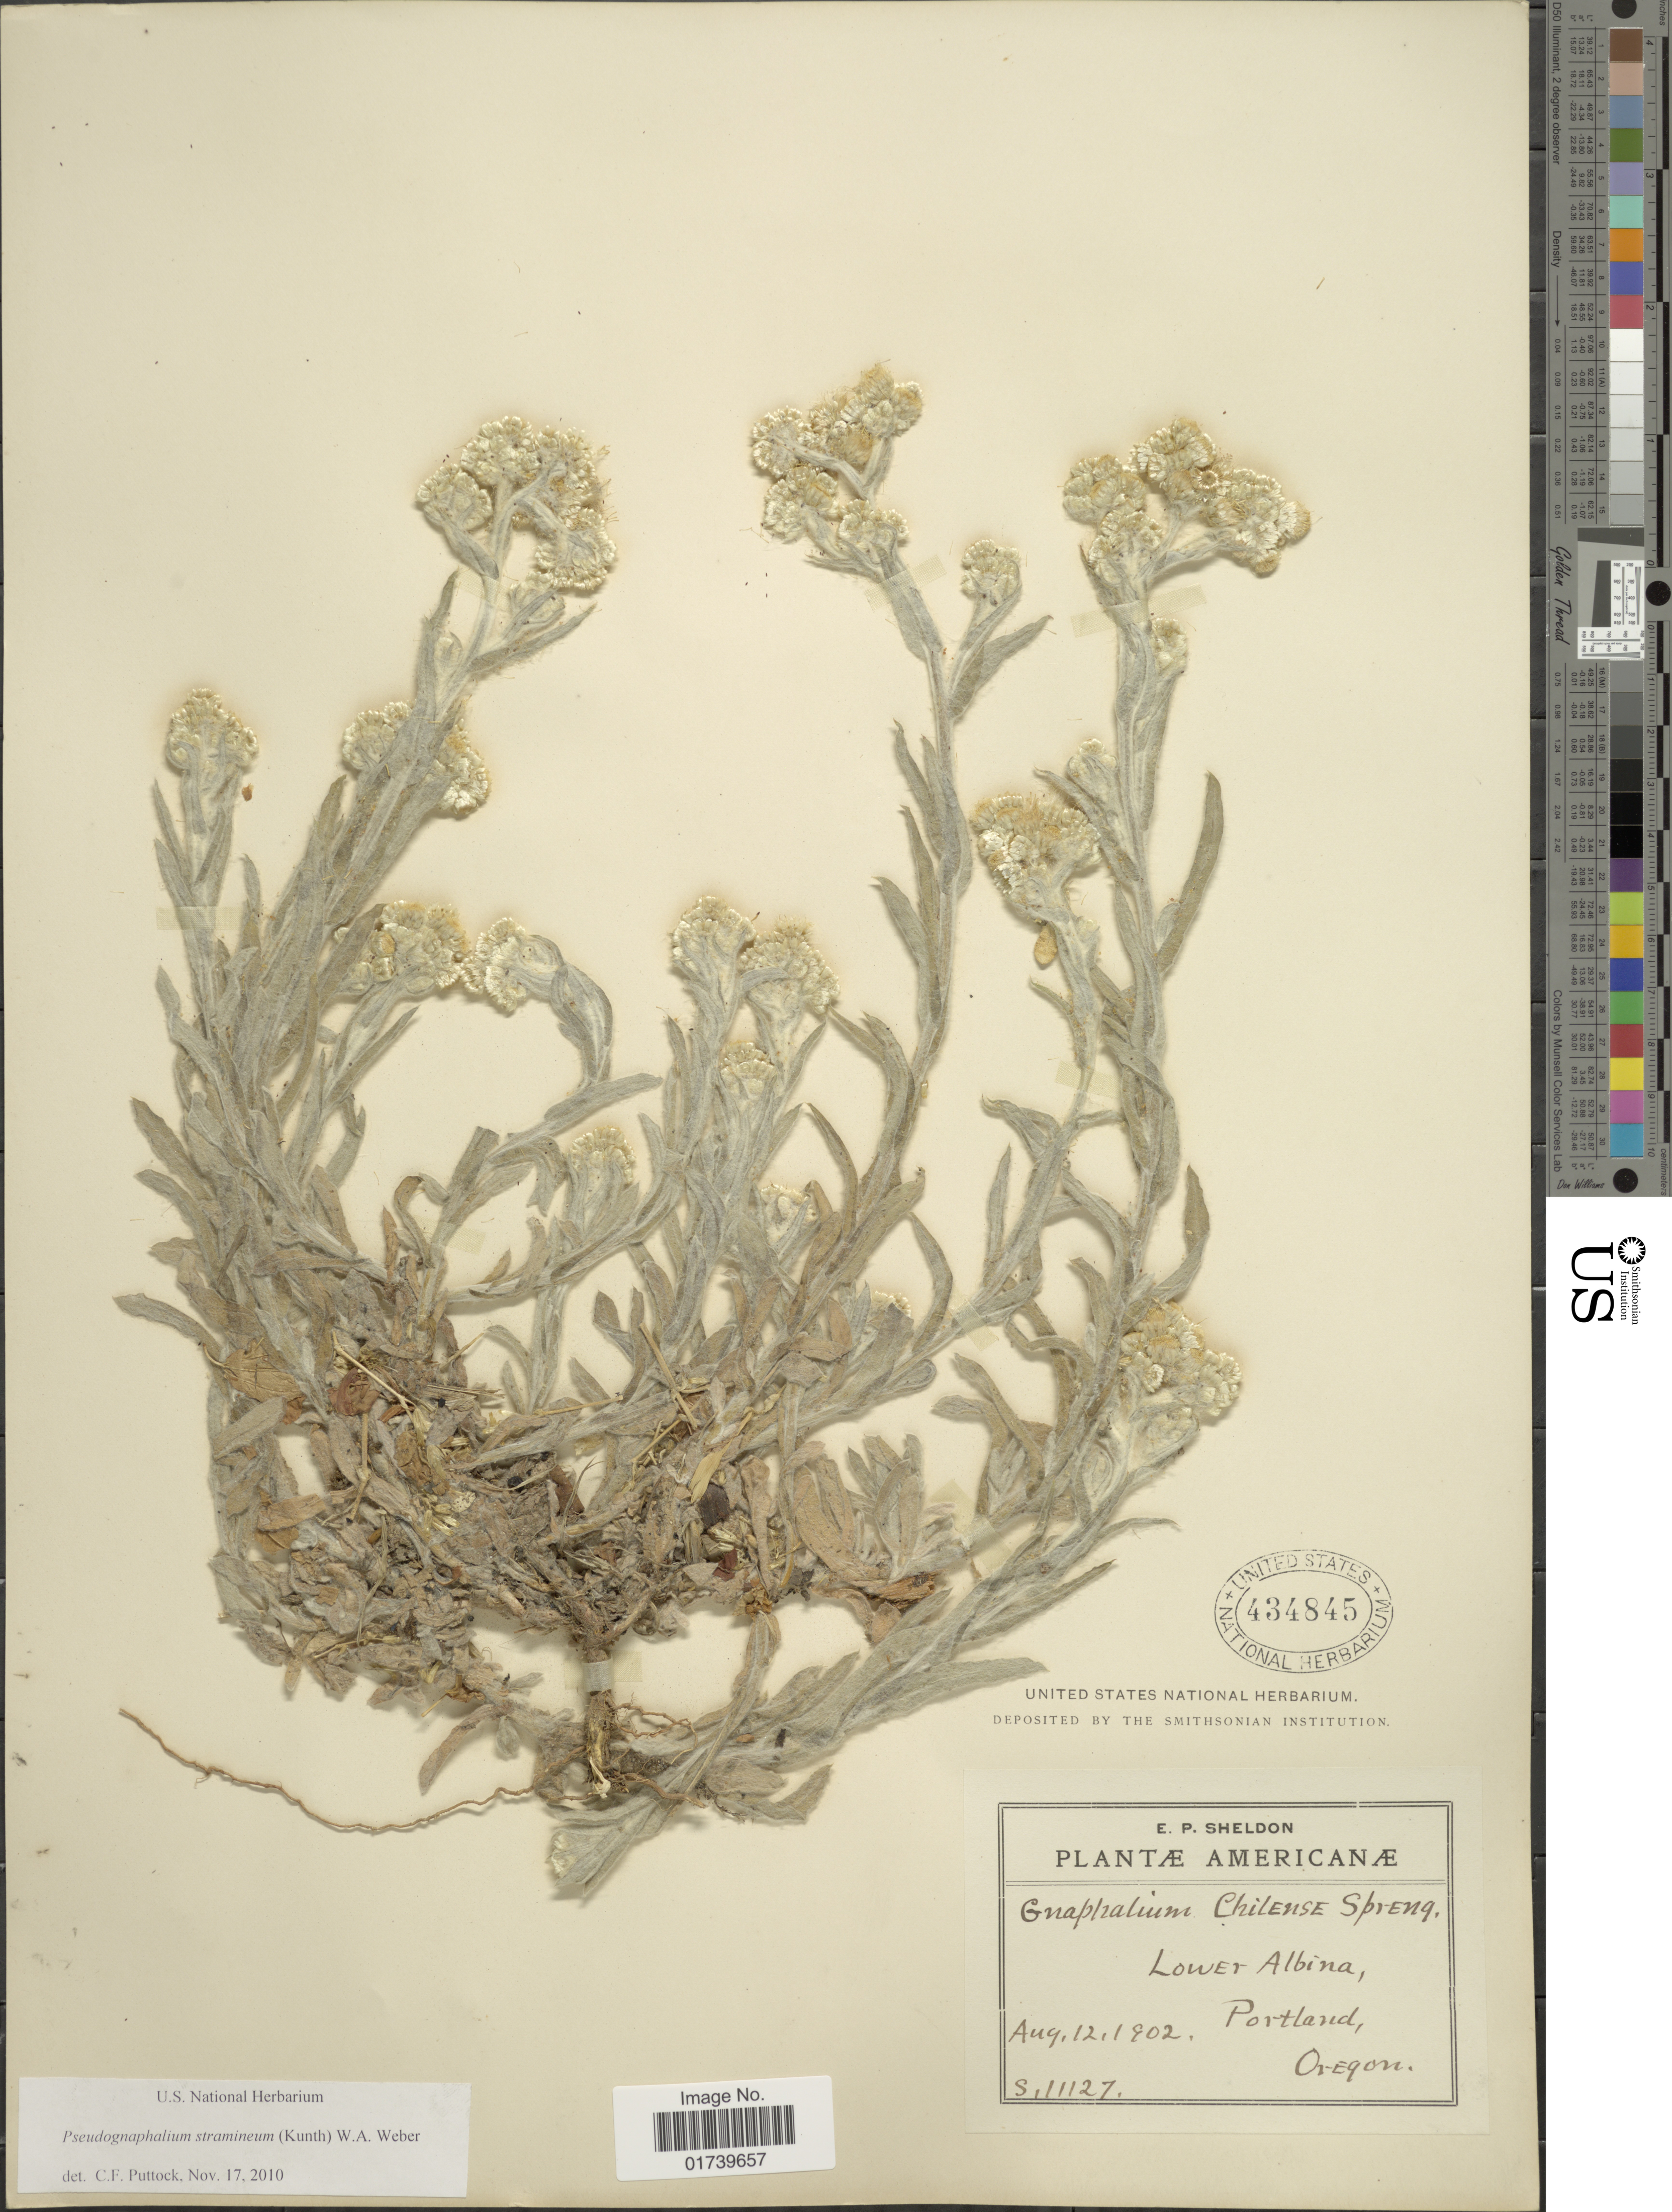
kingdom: Plantae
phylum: Tracheophyta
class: Magnoliopsida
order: Asterales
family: Asteraceae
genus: Pseudognaphalium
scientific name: Pseudognaphalium stramineum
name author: (Kunth) Anderb.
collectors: E. P. Sheldon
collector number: S11127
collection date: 1902-08-12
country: United States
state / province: Oregon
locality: Lower Albina, Portland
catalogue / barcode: US 434845